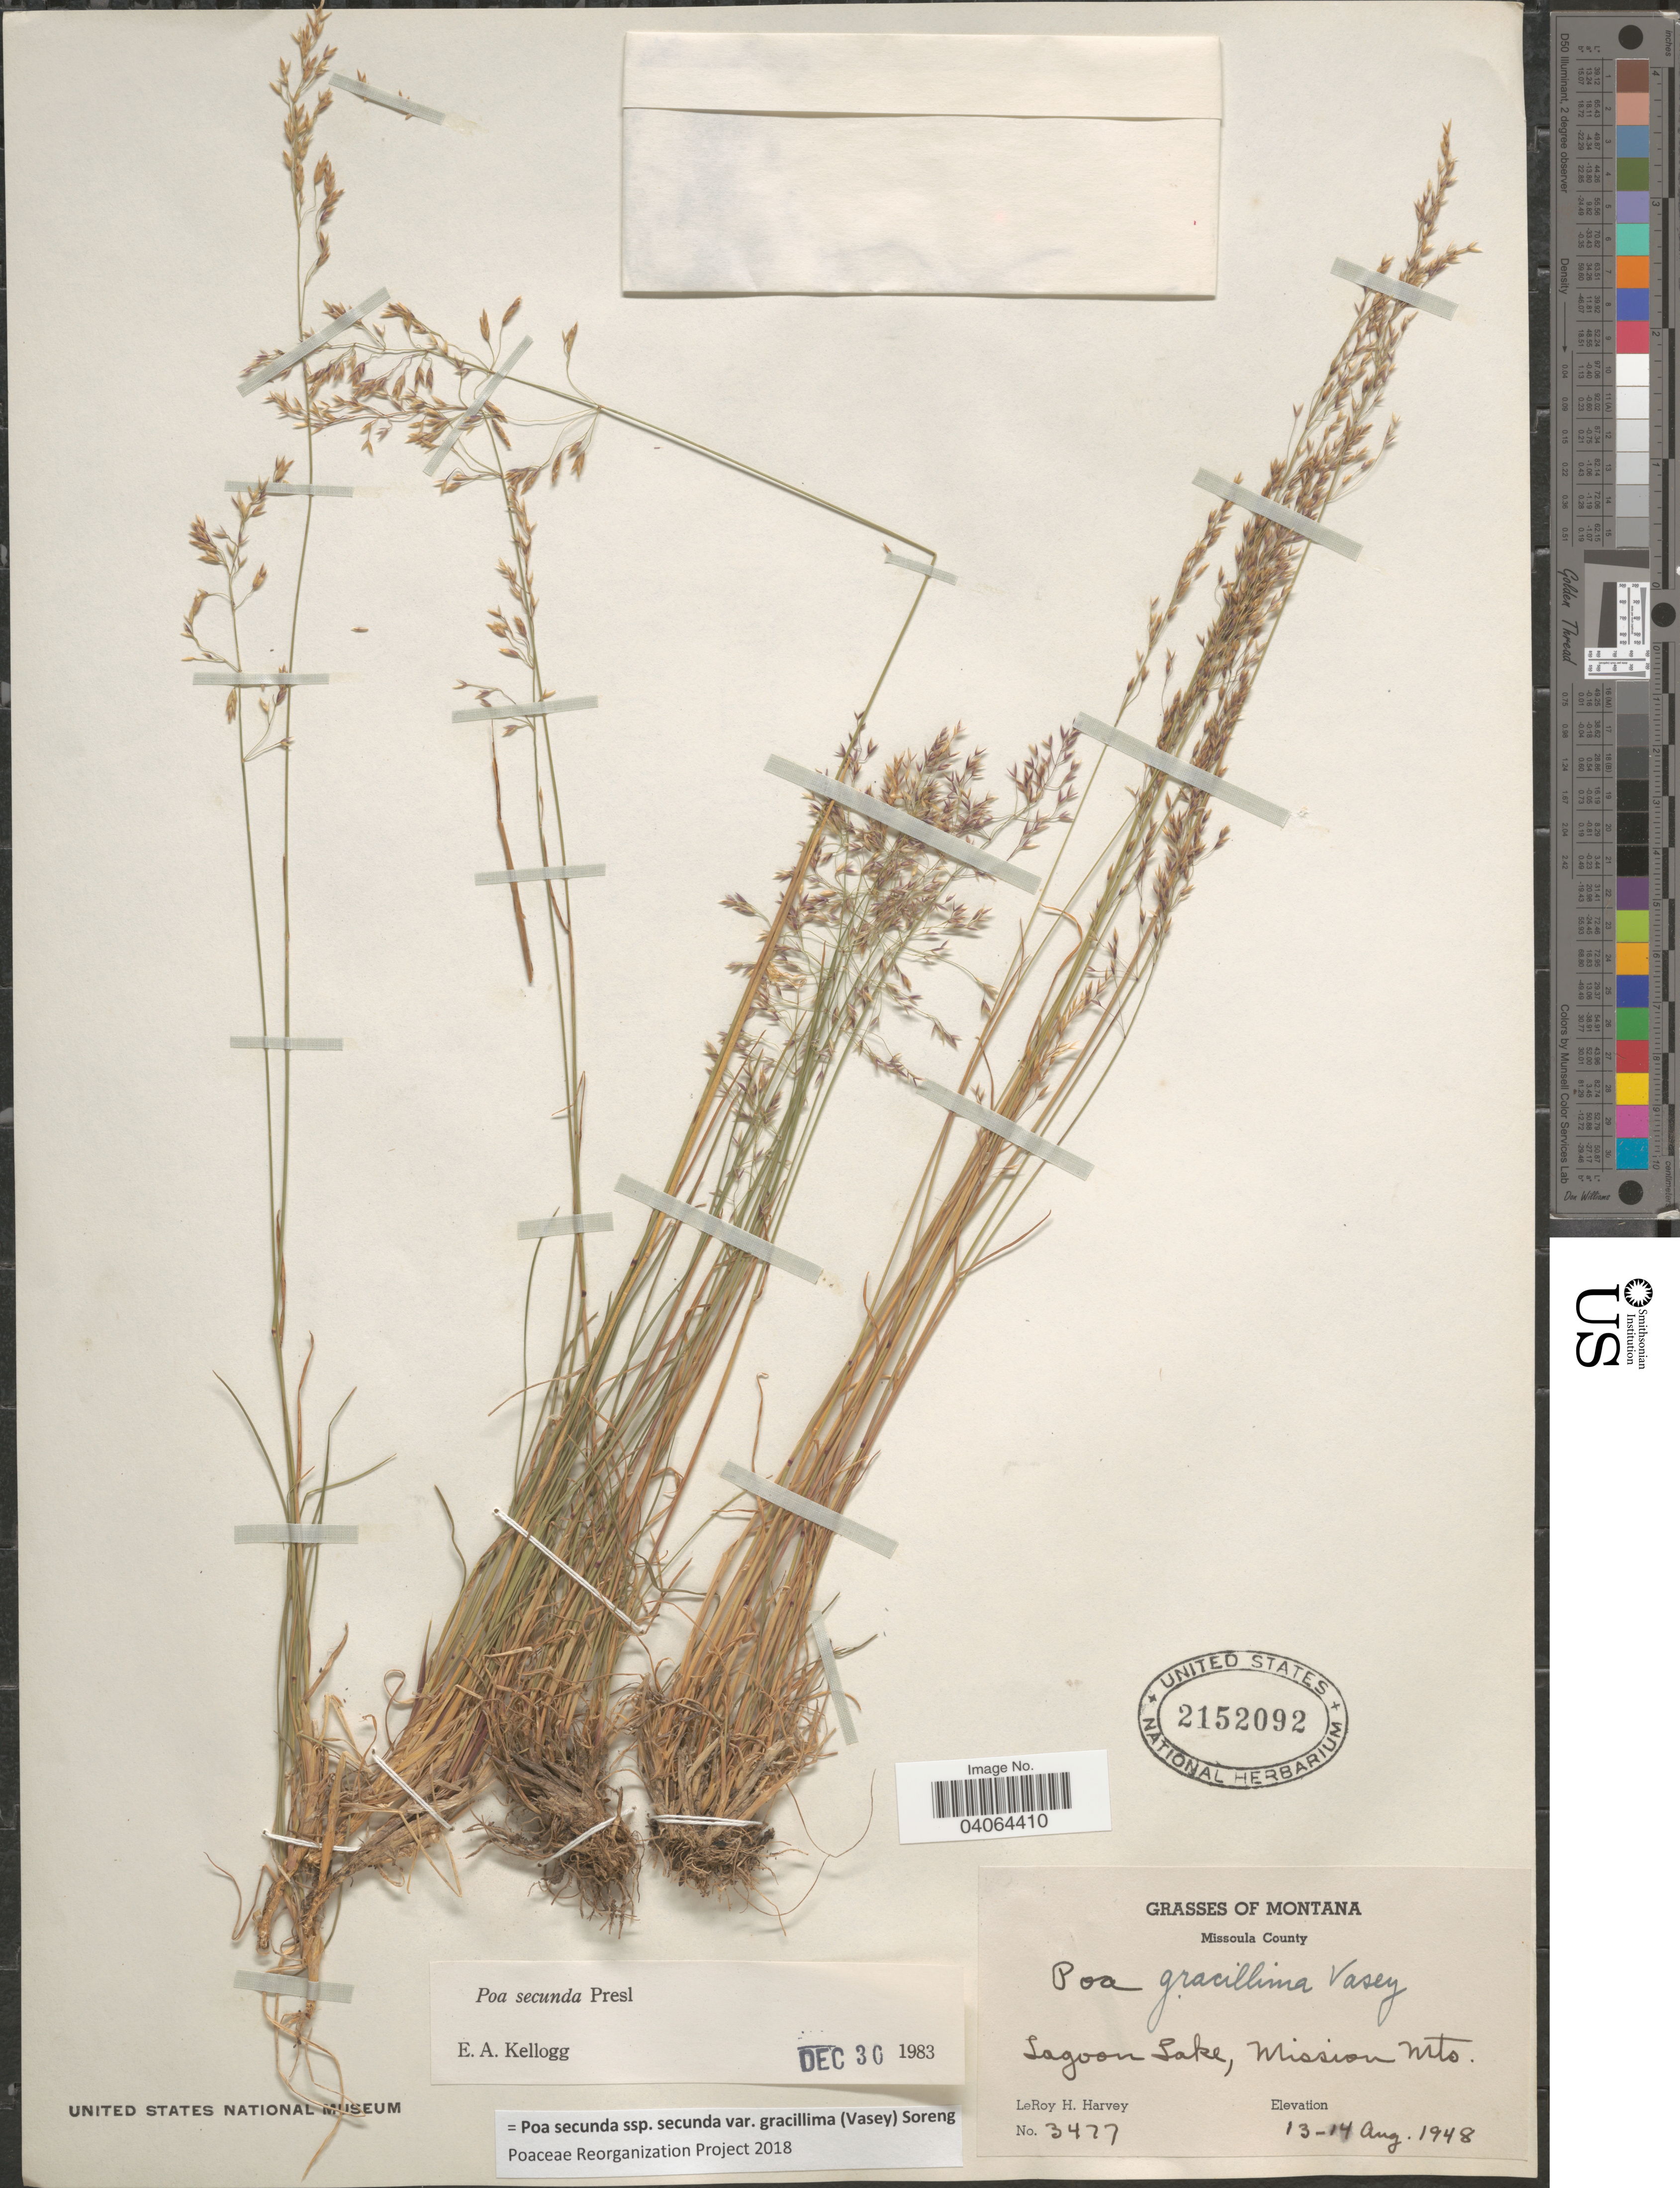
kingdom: Plantae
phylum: Tracheophyta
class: Liliopsida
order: Poales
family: Poaceae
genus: Poa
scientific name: Poa secunda subsp. secunda var. gracillima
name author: (Vasey) Soreng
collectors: L. H. Harvey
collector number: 3477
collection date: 1948-08-13/1948-08-14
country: United States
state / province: Montana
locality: Missoula County. Lagoon Lake, Mission Mts.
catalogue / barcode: US 2152092